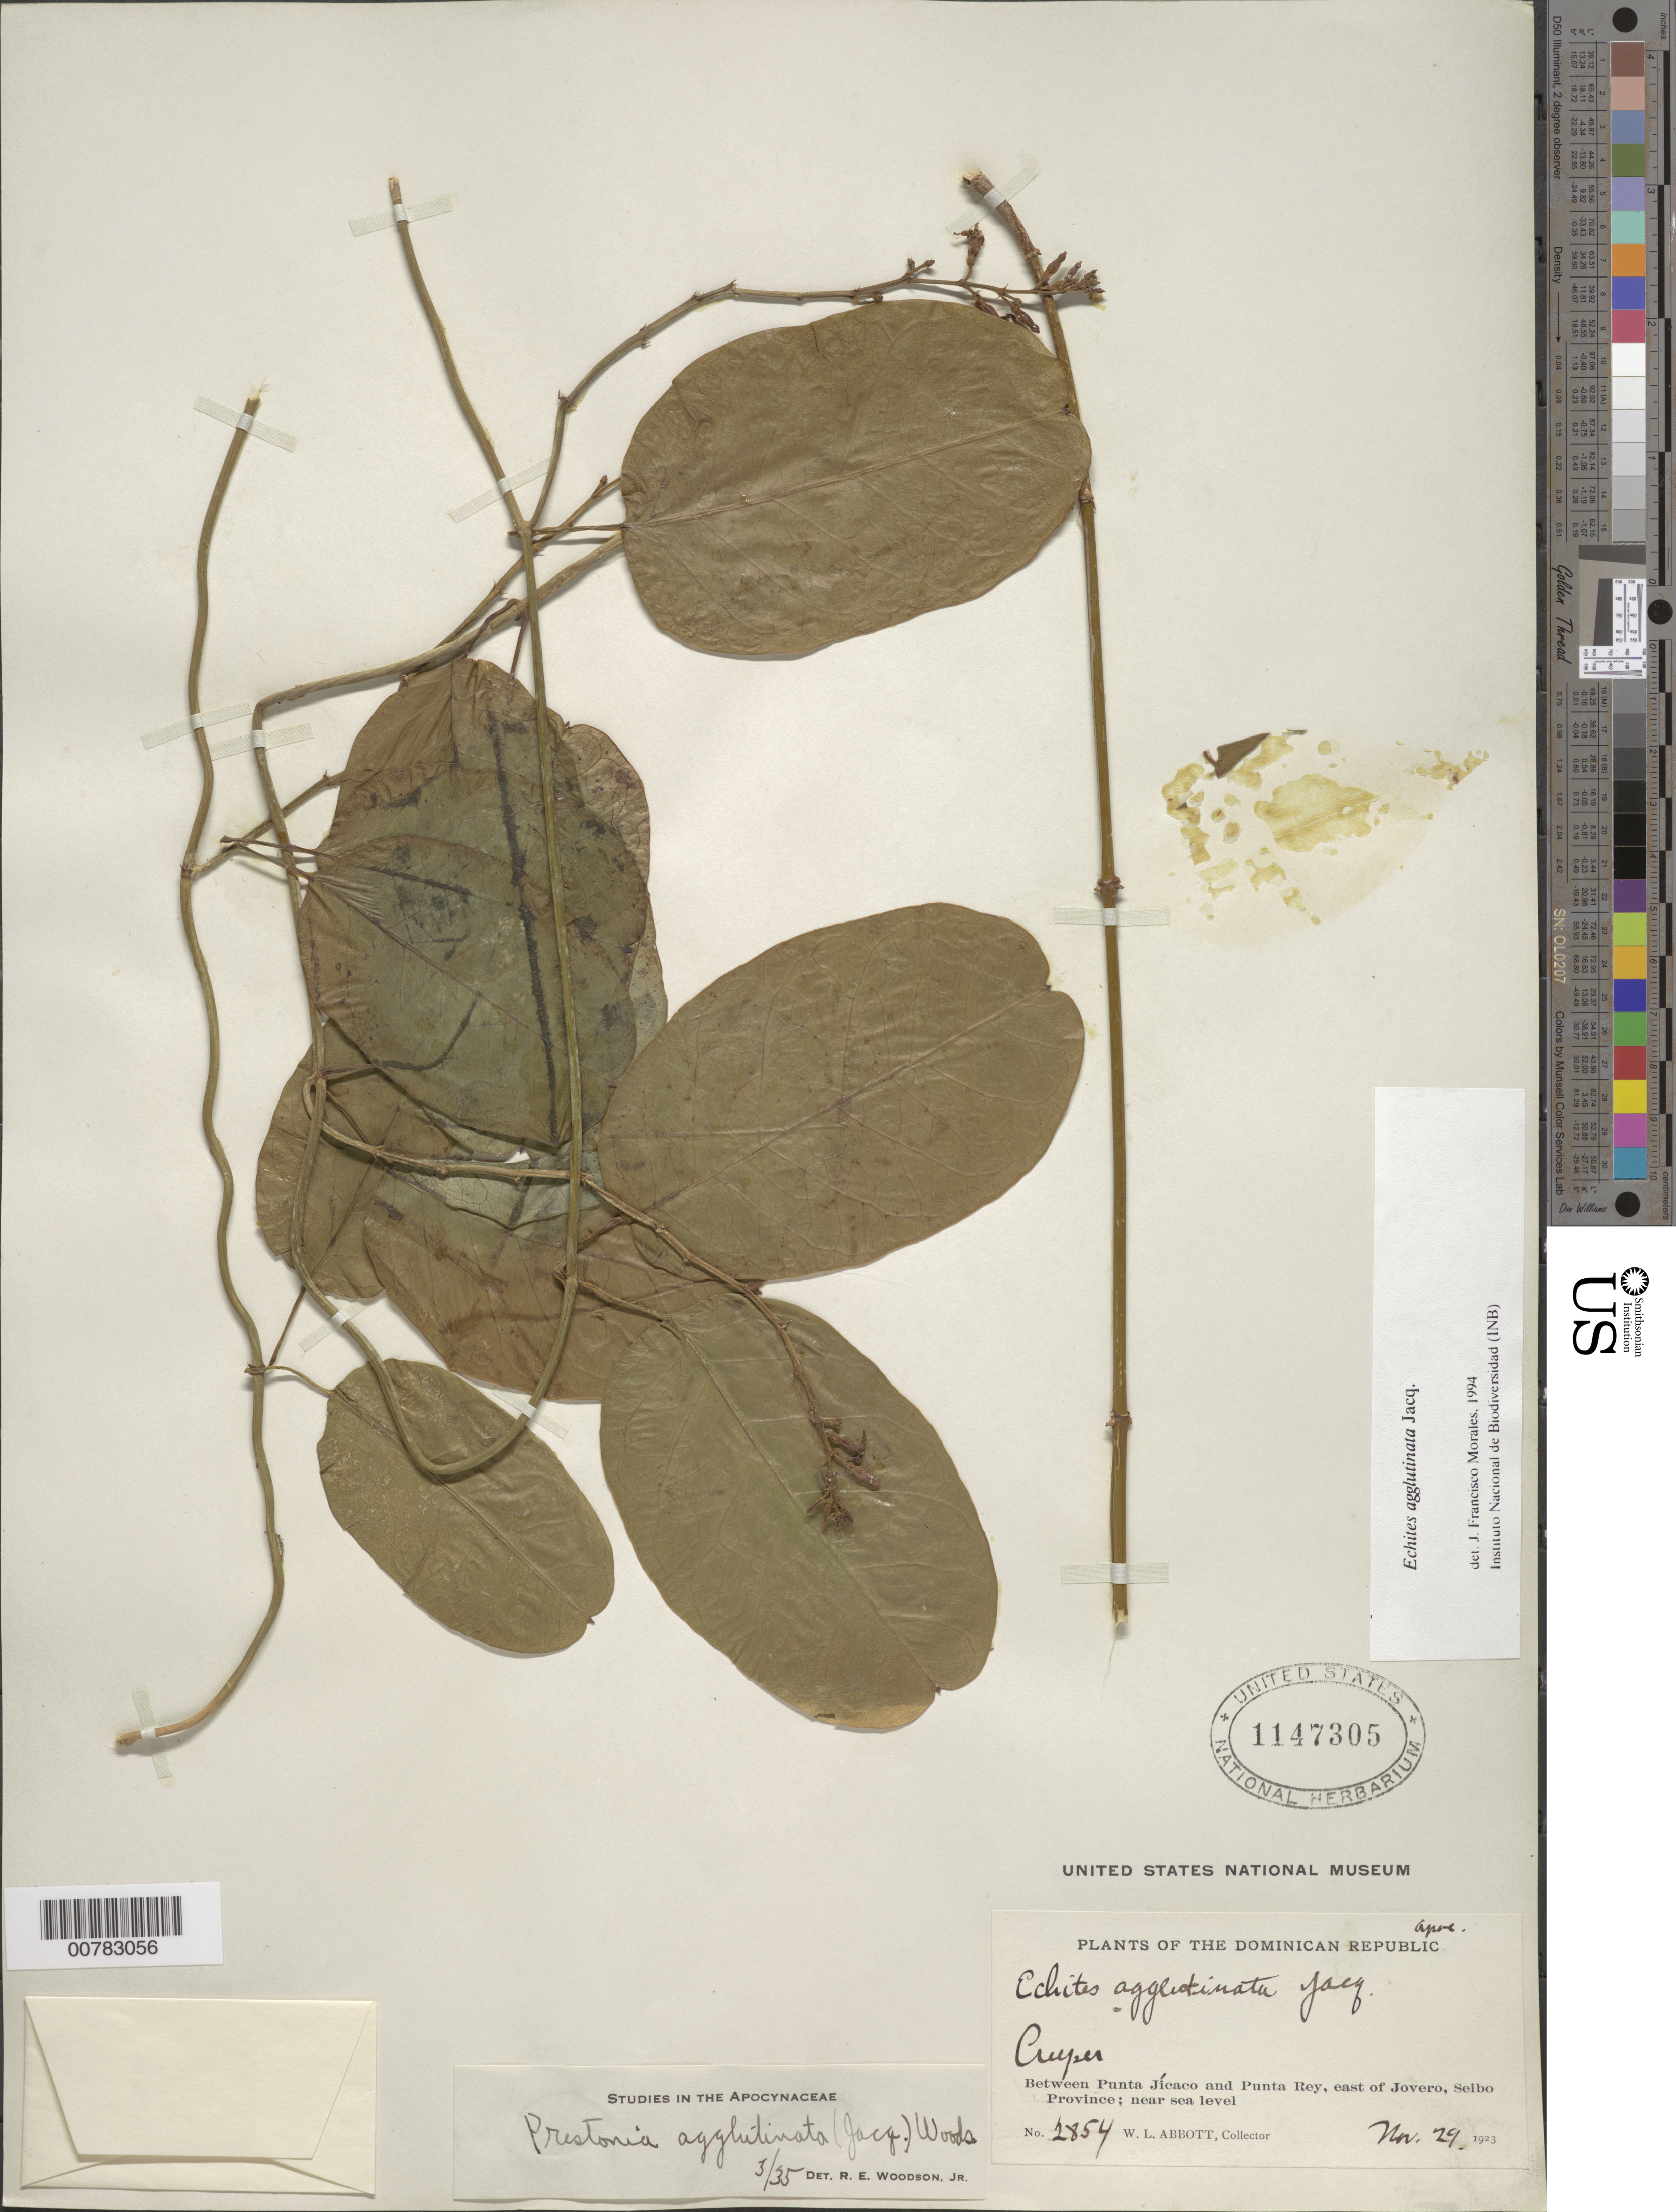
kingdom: Plantae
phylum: Tracheophyta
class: Magnoliopsida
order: Gentianales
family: Apocynaceae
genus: Echites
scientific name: Echites agglutinatus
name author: Jacq.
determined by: Morales, J. F.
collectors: W. L. Abbott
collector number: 2854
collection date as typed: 29 Nov 1923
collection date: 1923-11-29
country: Dominican Republic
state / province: El Seibo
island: Hispaniola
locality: Between Punta Jícaro and Punta Rey, east of Jovero.; "Creyer".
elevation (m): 0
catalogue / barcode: US 1147305